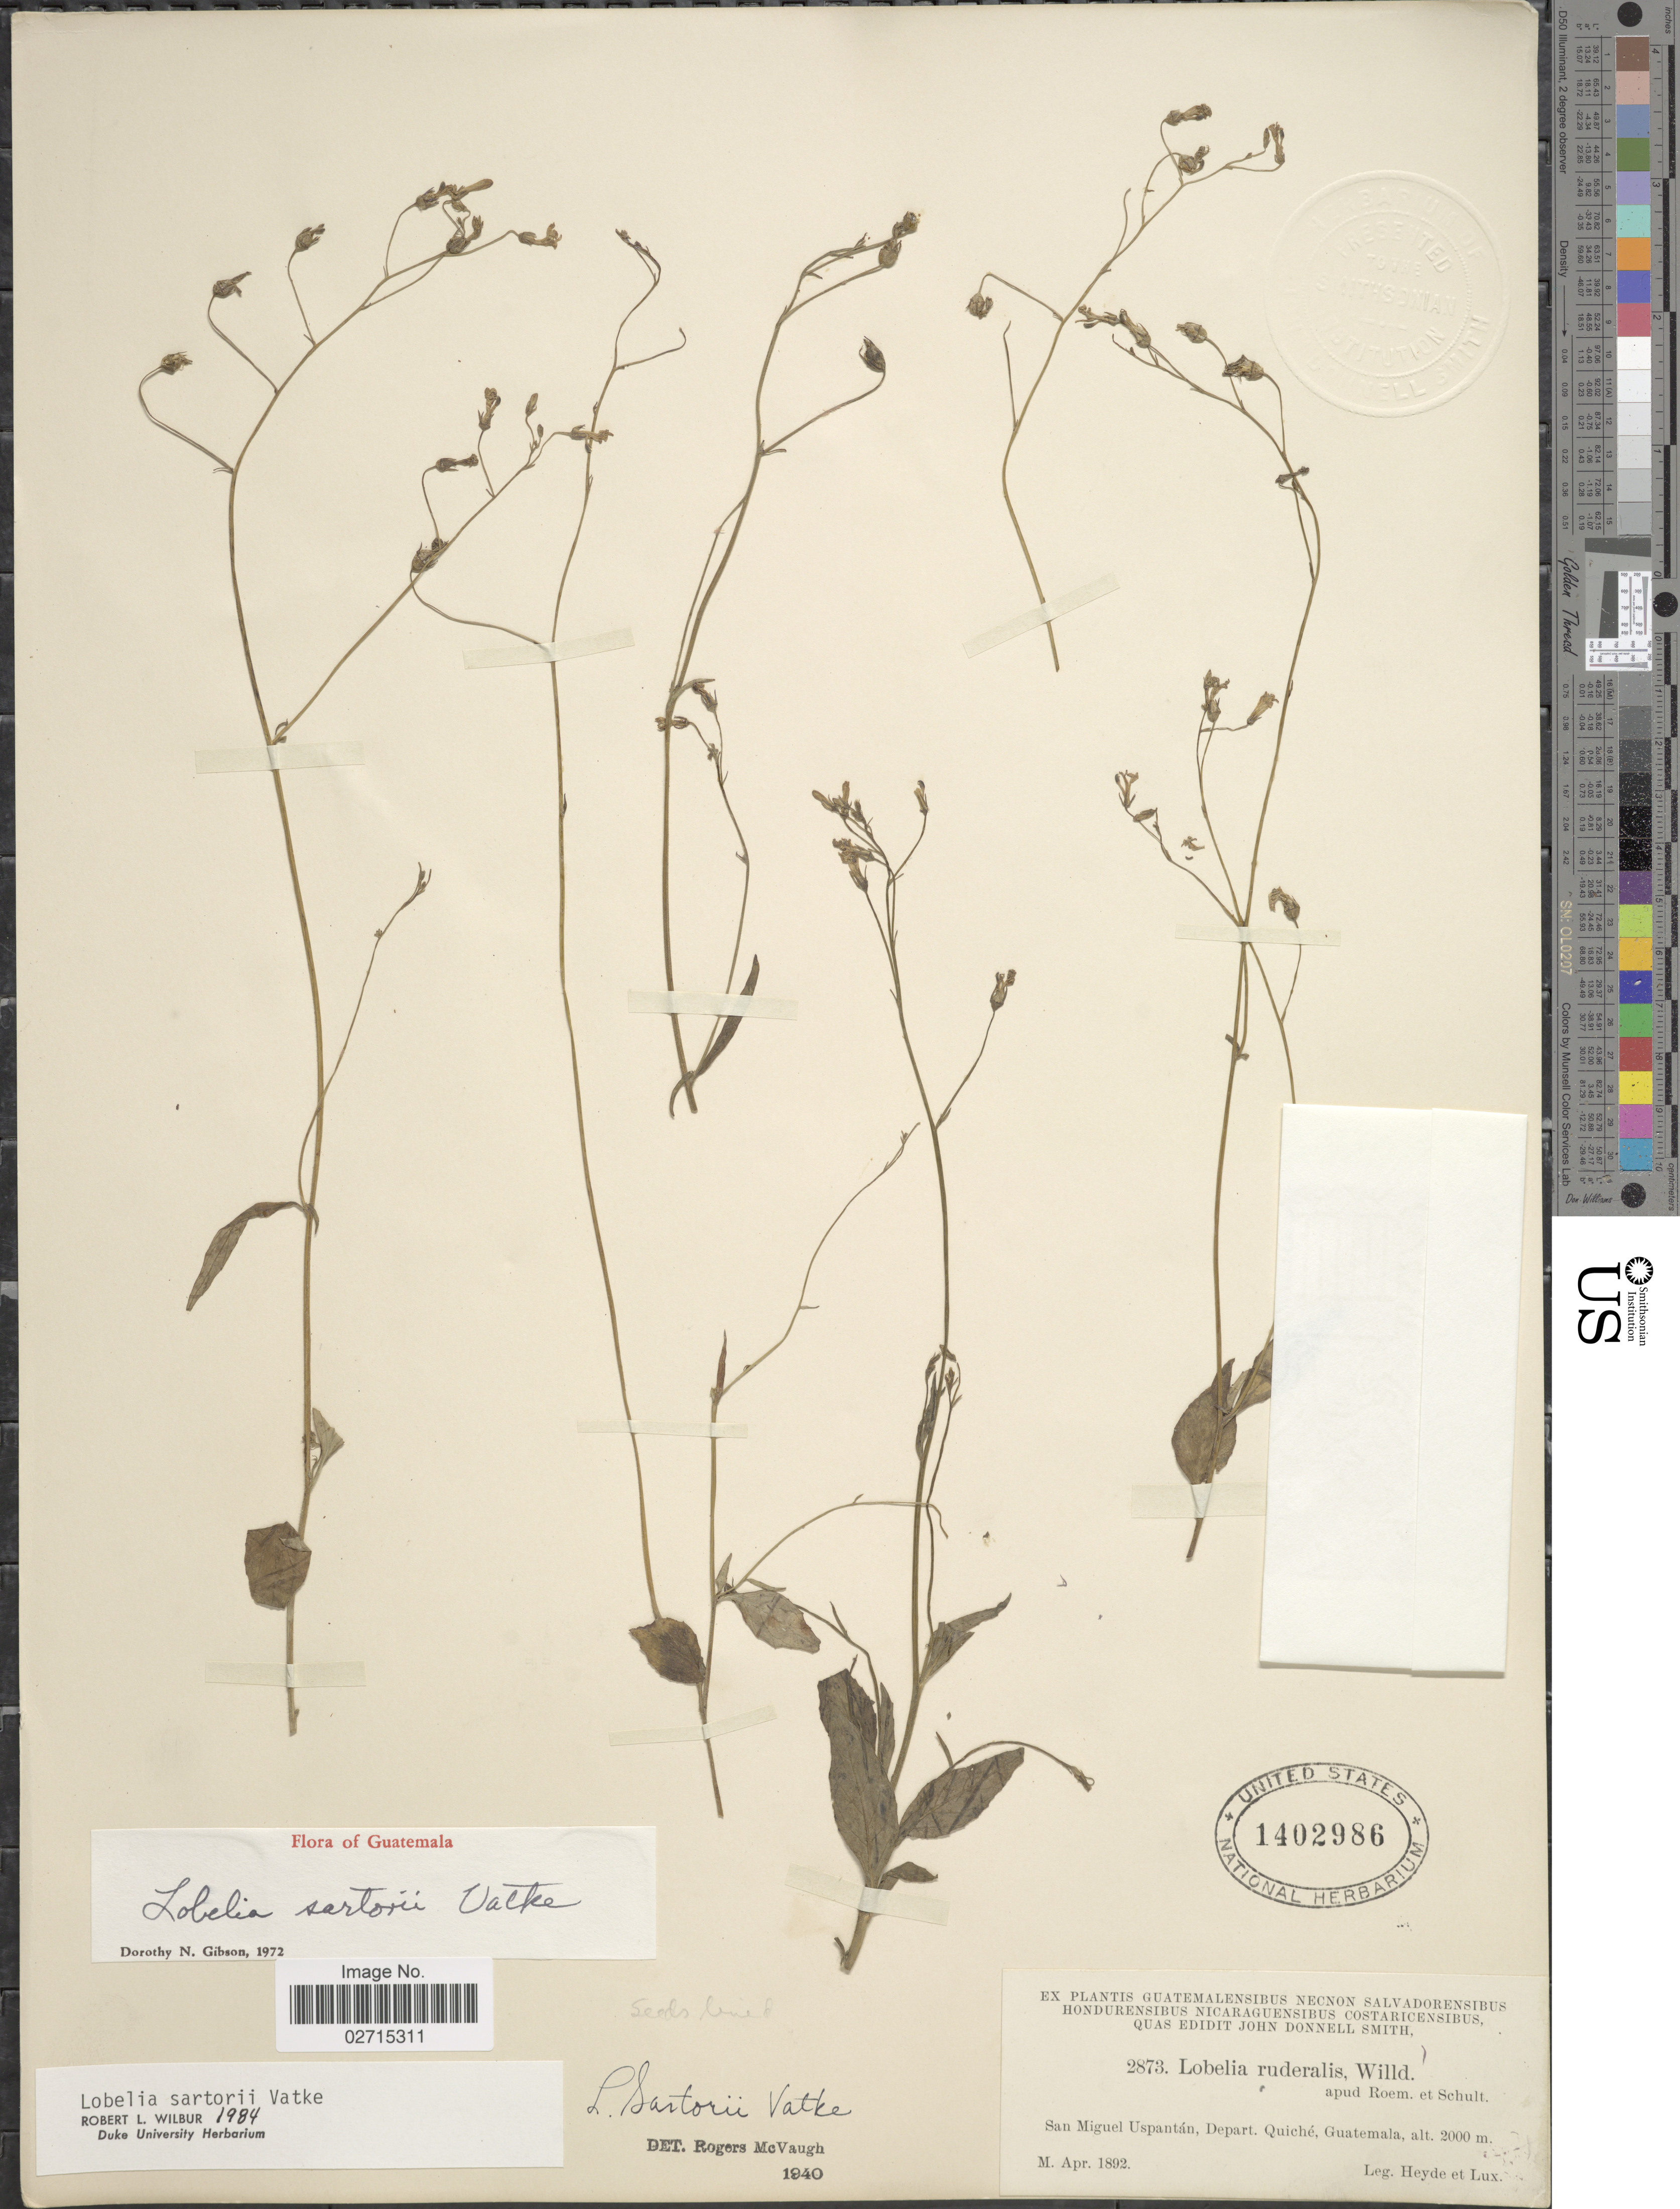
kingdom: Plantae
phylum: Tracheophyta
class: Magnoliopsida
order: Asterales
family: Campanulaceae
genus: Lobelia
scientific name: Lobelia sartorii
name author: Vatke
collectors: Heyde & Lux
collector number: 2873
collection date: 1892-04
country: Guatemala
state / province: El Quiché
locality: San Miguel Uspantán, Depart. Uiché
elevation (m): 2000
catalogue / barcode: US 1402986